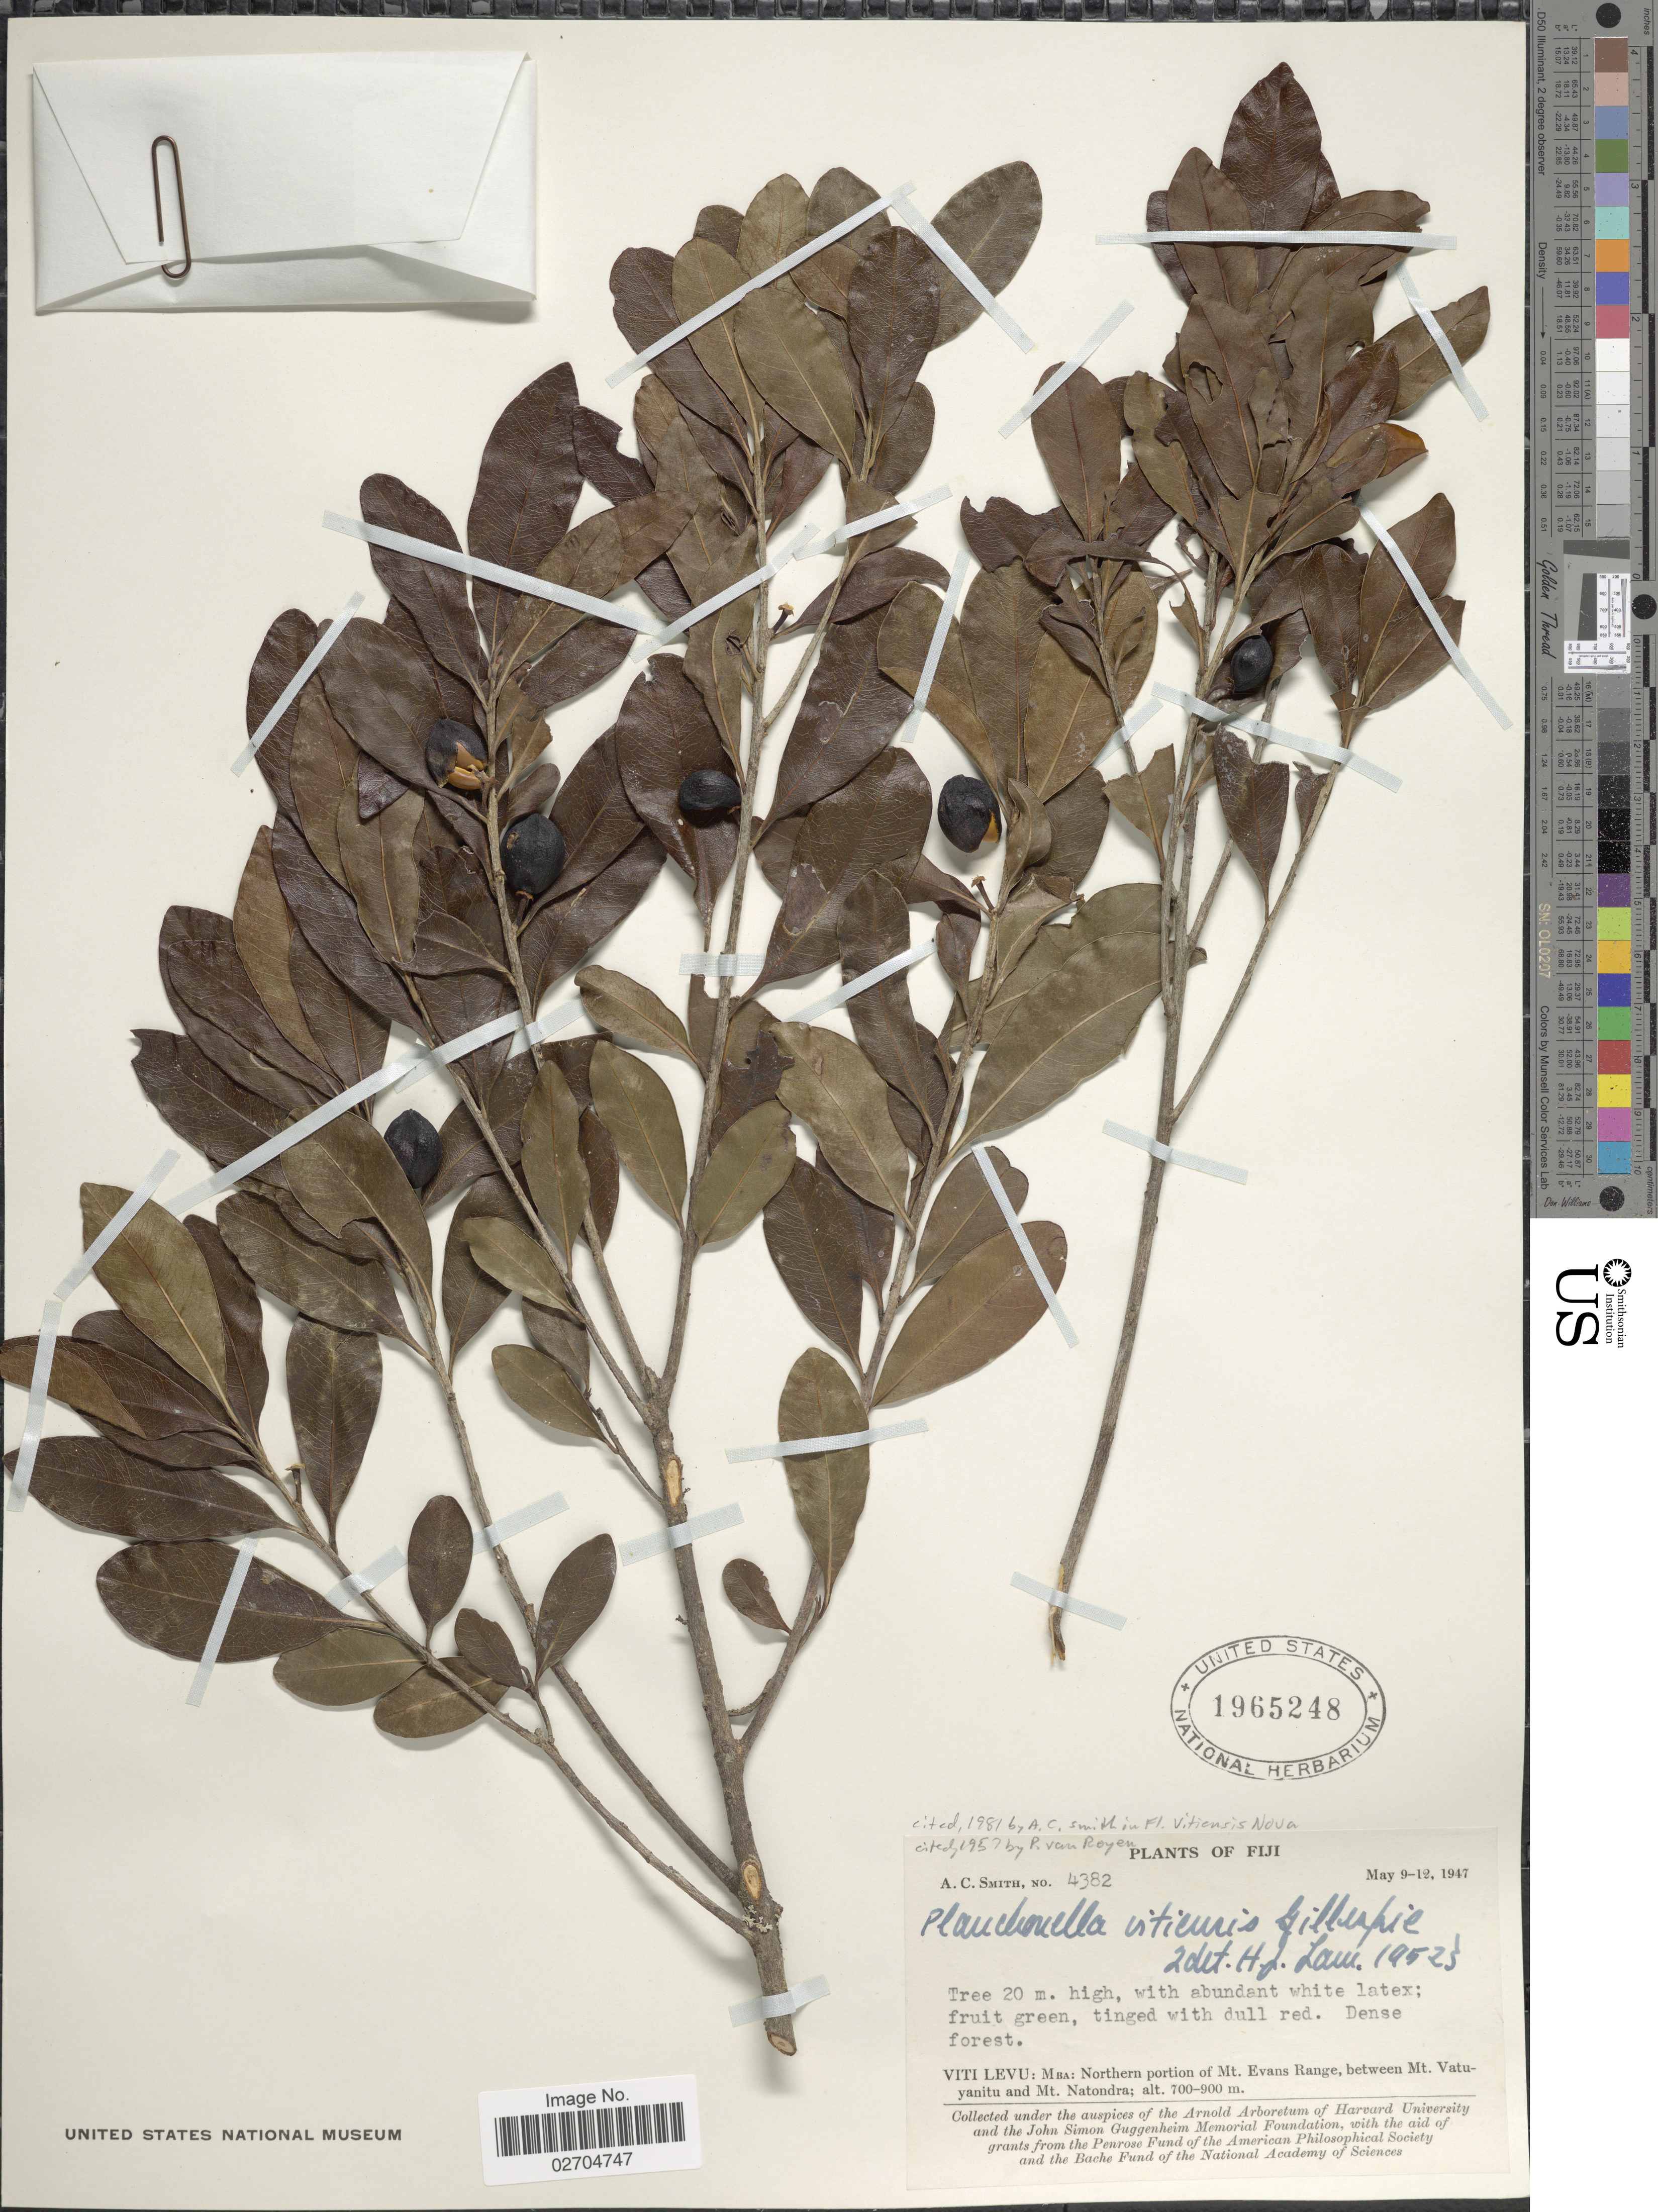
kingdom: Plantae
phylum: Tracheophyta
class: Magnoliopsida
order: Ericales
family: Sapotaceae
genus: Planchonella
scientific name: Planchonella vitiensis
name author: Gillespie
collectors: A. C. Smith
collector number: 4382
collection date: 1947-05-09/1947-05-12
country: Fiji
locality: Viti Levu: Mba: Northern portion of Mt. Evans Range, between Mt. Vatu-yanitu and Mt. Natondra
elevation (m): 700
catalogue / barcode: US 1965248